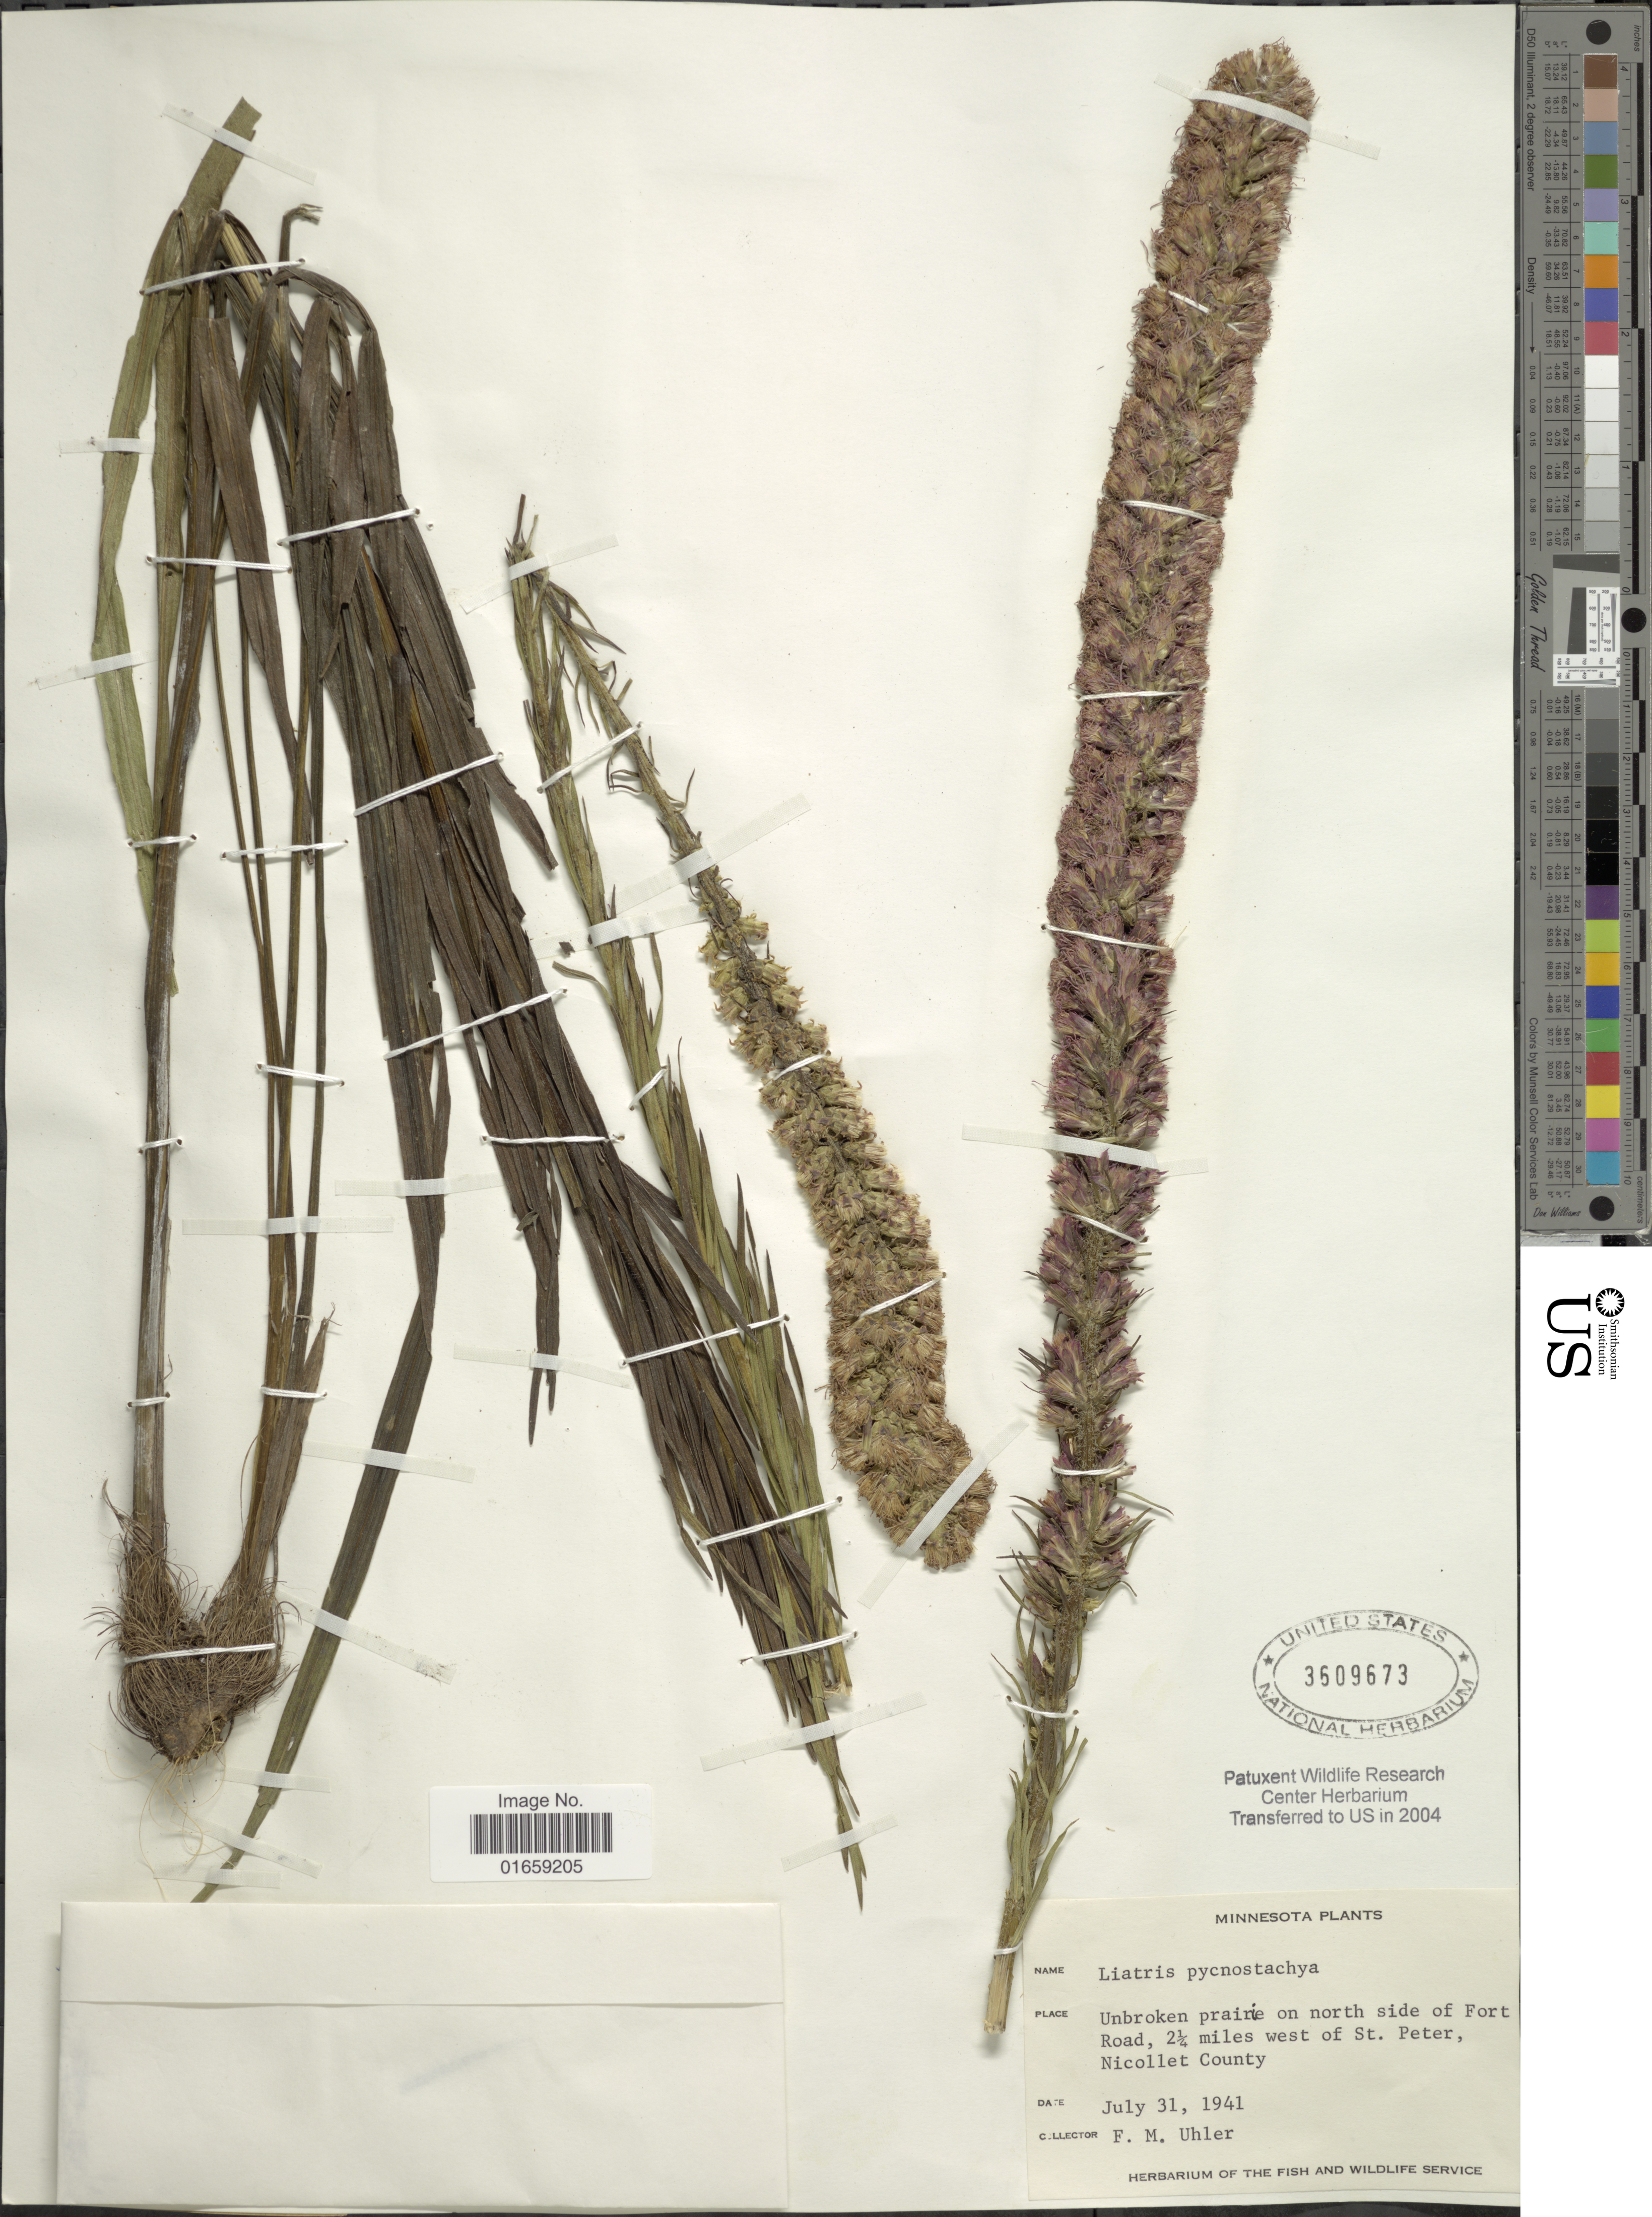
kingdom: Plantae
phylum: Tracheophyta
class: Magnoliopsida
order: Asterales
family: Asteraceae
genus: Liatris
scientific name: Liatris pycnostachya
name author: Michx.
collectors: F. M. Uhler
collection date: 1941-07-31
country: United States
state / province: Minnesota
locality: Unbroken prairie on north side of Fort Road, 2¼ miles west of St. Peter, Nicollet County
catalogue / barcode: US 3509673